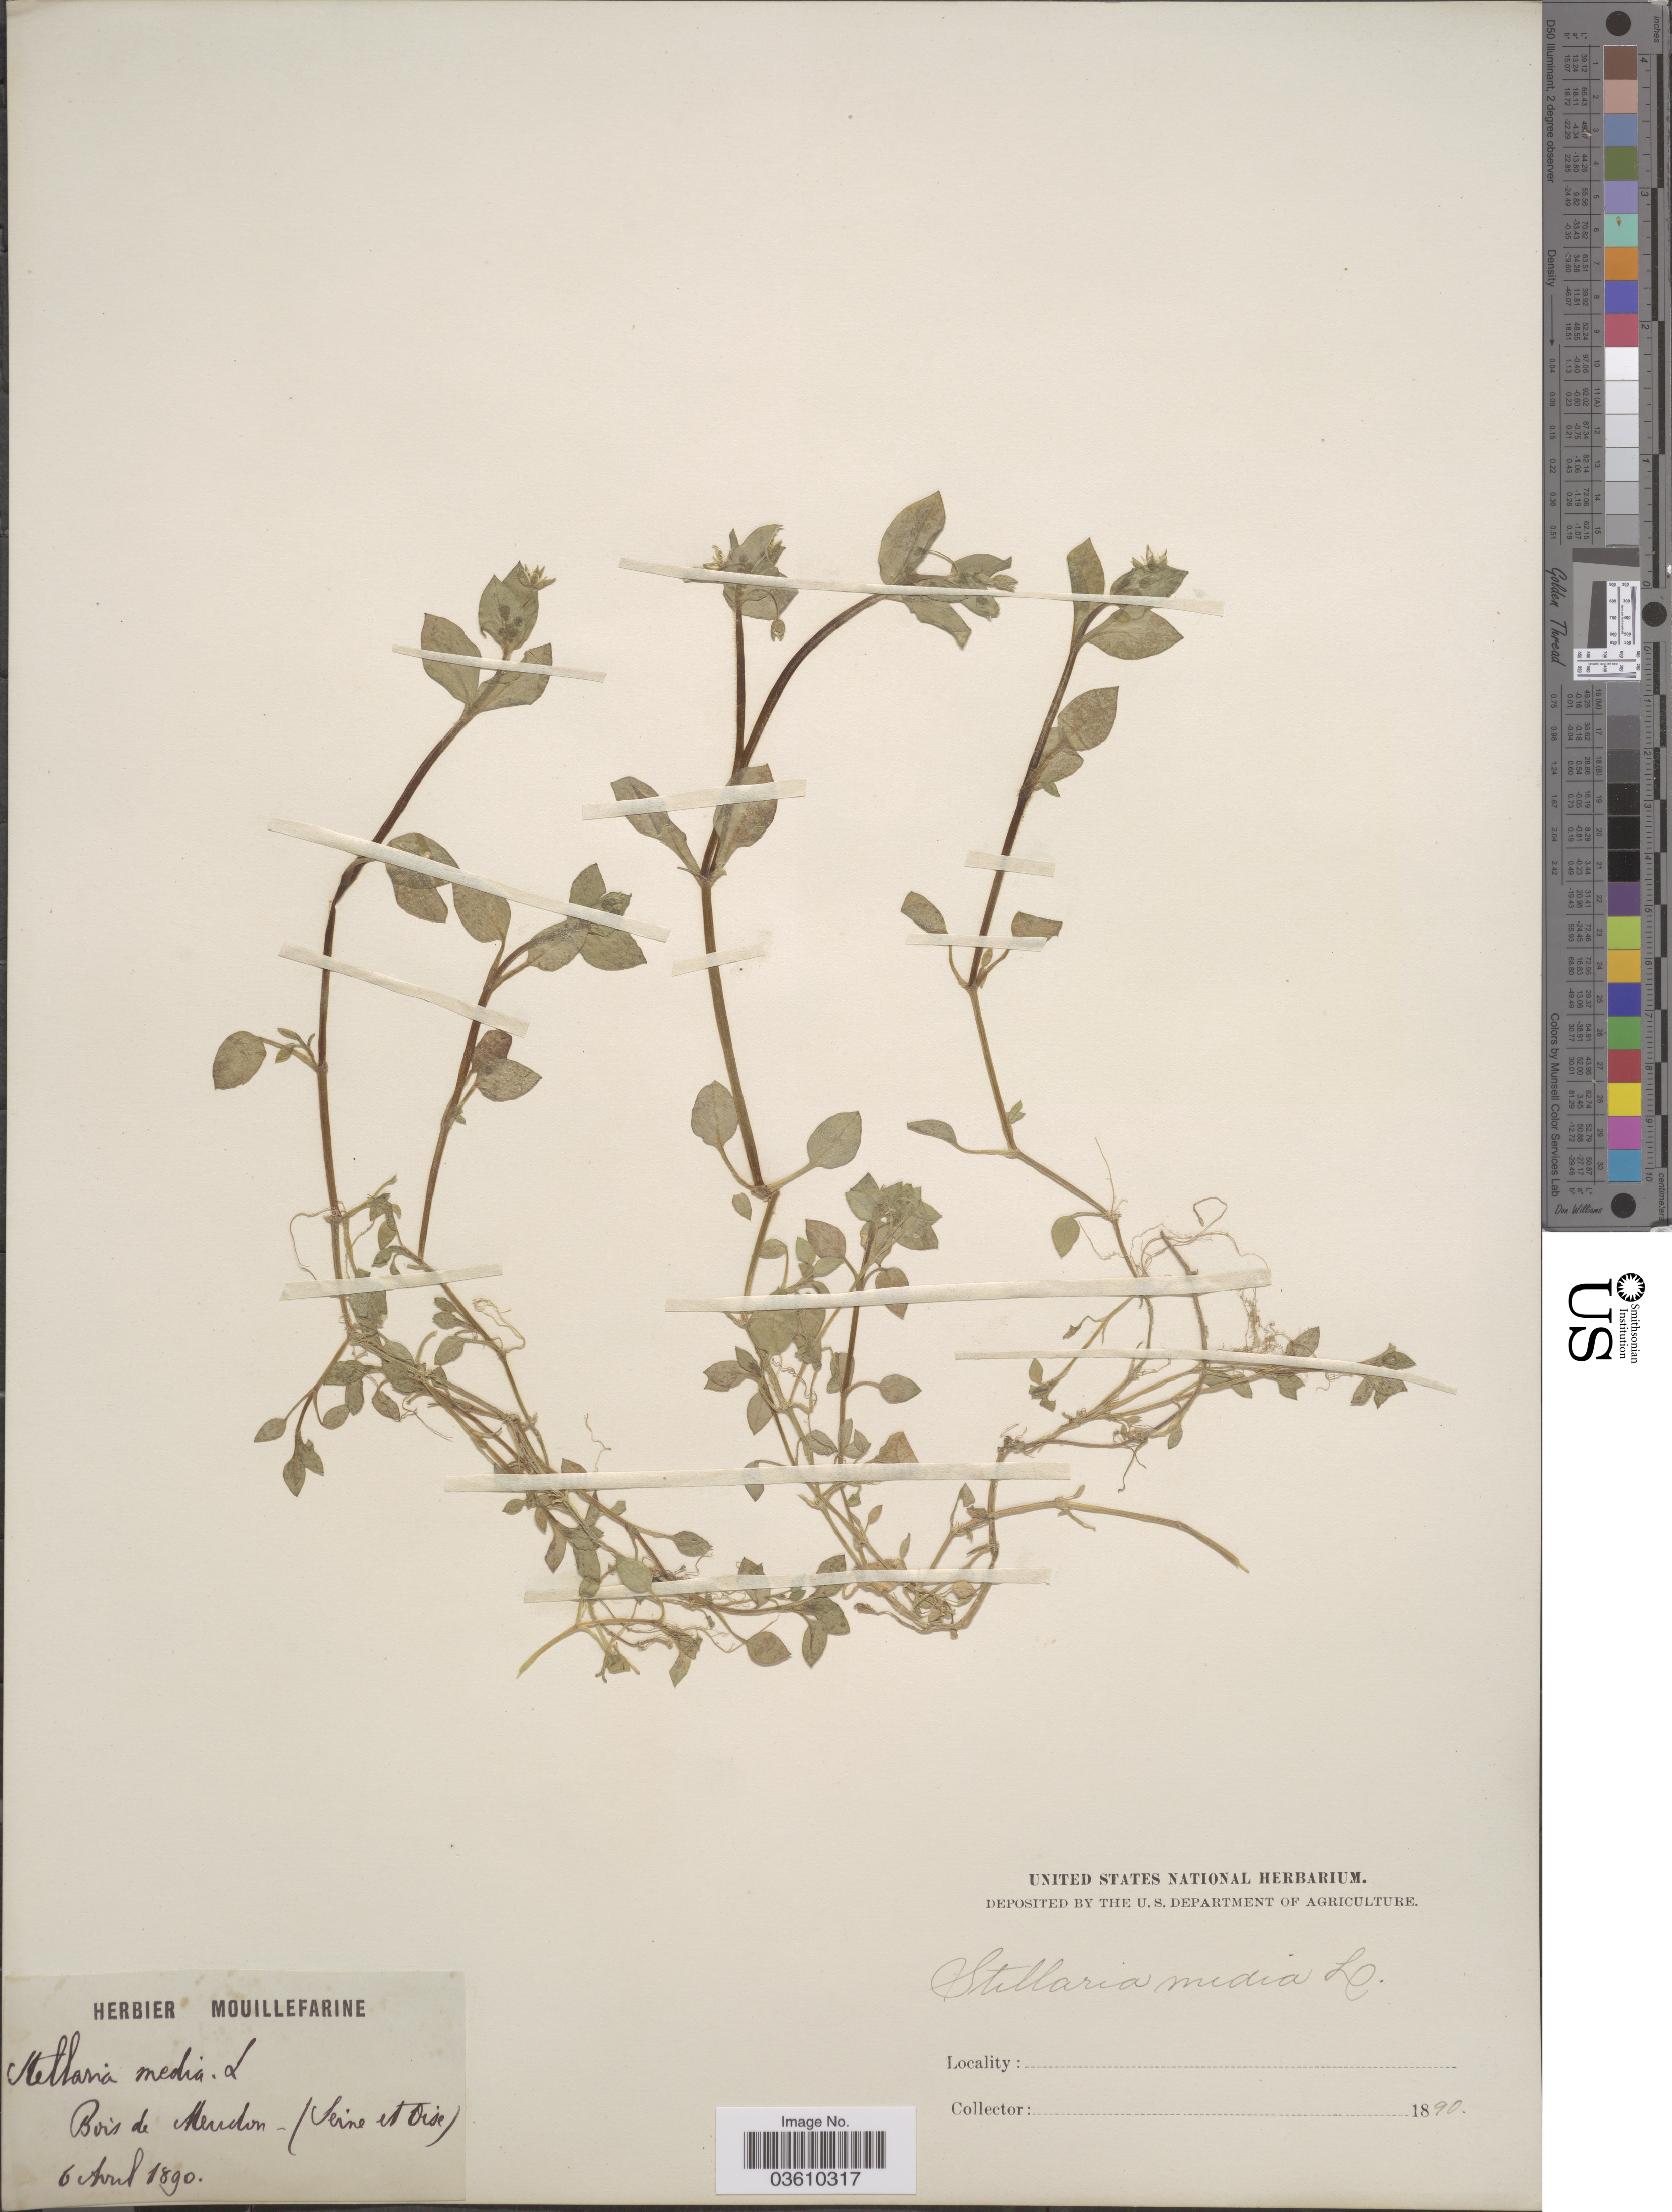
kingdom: Plantae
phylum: Tracheophyta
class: Magnoliopsida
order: Caryophyllales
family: Caryophyllaceae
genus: Stellaria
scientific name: Stellaria media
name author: (L.) Vill.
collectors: ex herb. Mouillefarine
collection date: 1890-04-06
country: France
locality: Bois de Mendon (Seine et Oise).